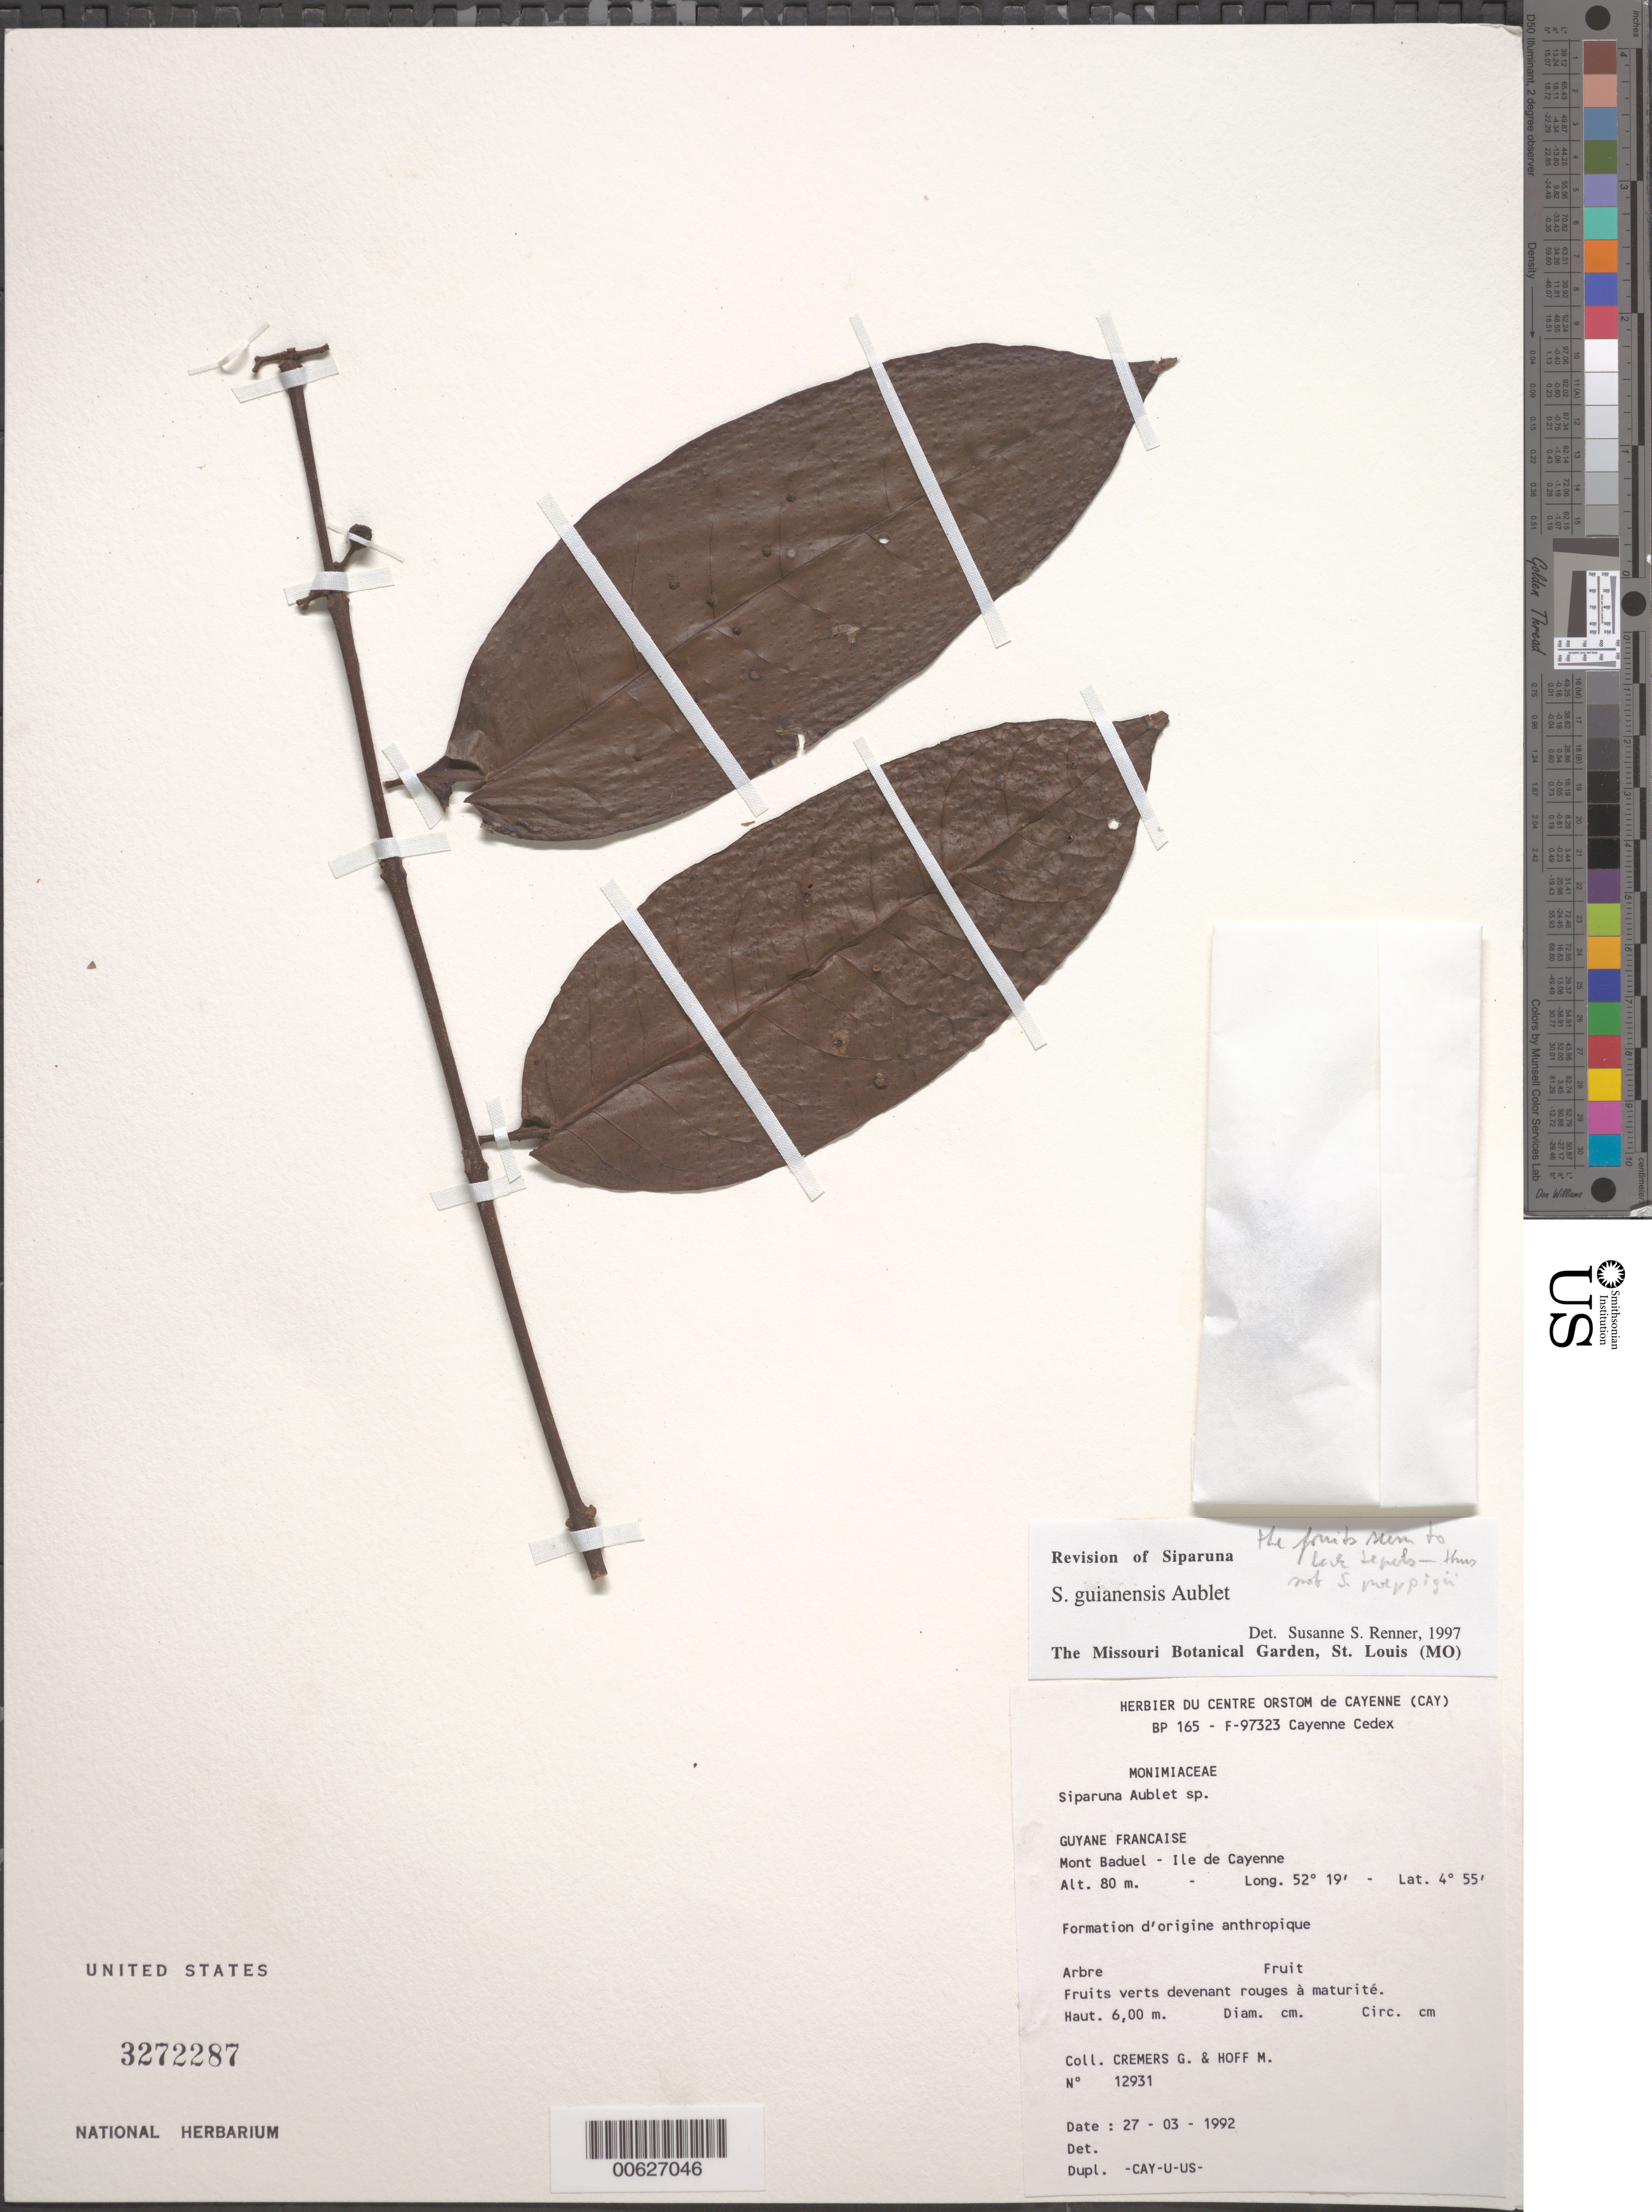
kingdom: Plantae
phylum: Tracheophyta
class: Magnoliopsida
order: Laurales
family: Siparunaceae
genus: Siparuna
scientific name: Siparuna guianensis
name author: Aubl.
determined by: Renner, S. S.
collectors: G. Cremers & M. Hoff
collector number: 12931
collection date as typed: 27-Mar-92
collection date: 1992-03-27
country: French Guiana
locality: Mont Baduel, Ile de Cayenne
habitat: Formation d'origine anthropique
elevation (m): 80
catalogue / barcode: US 3272287